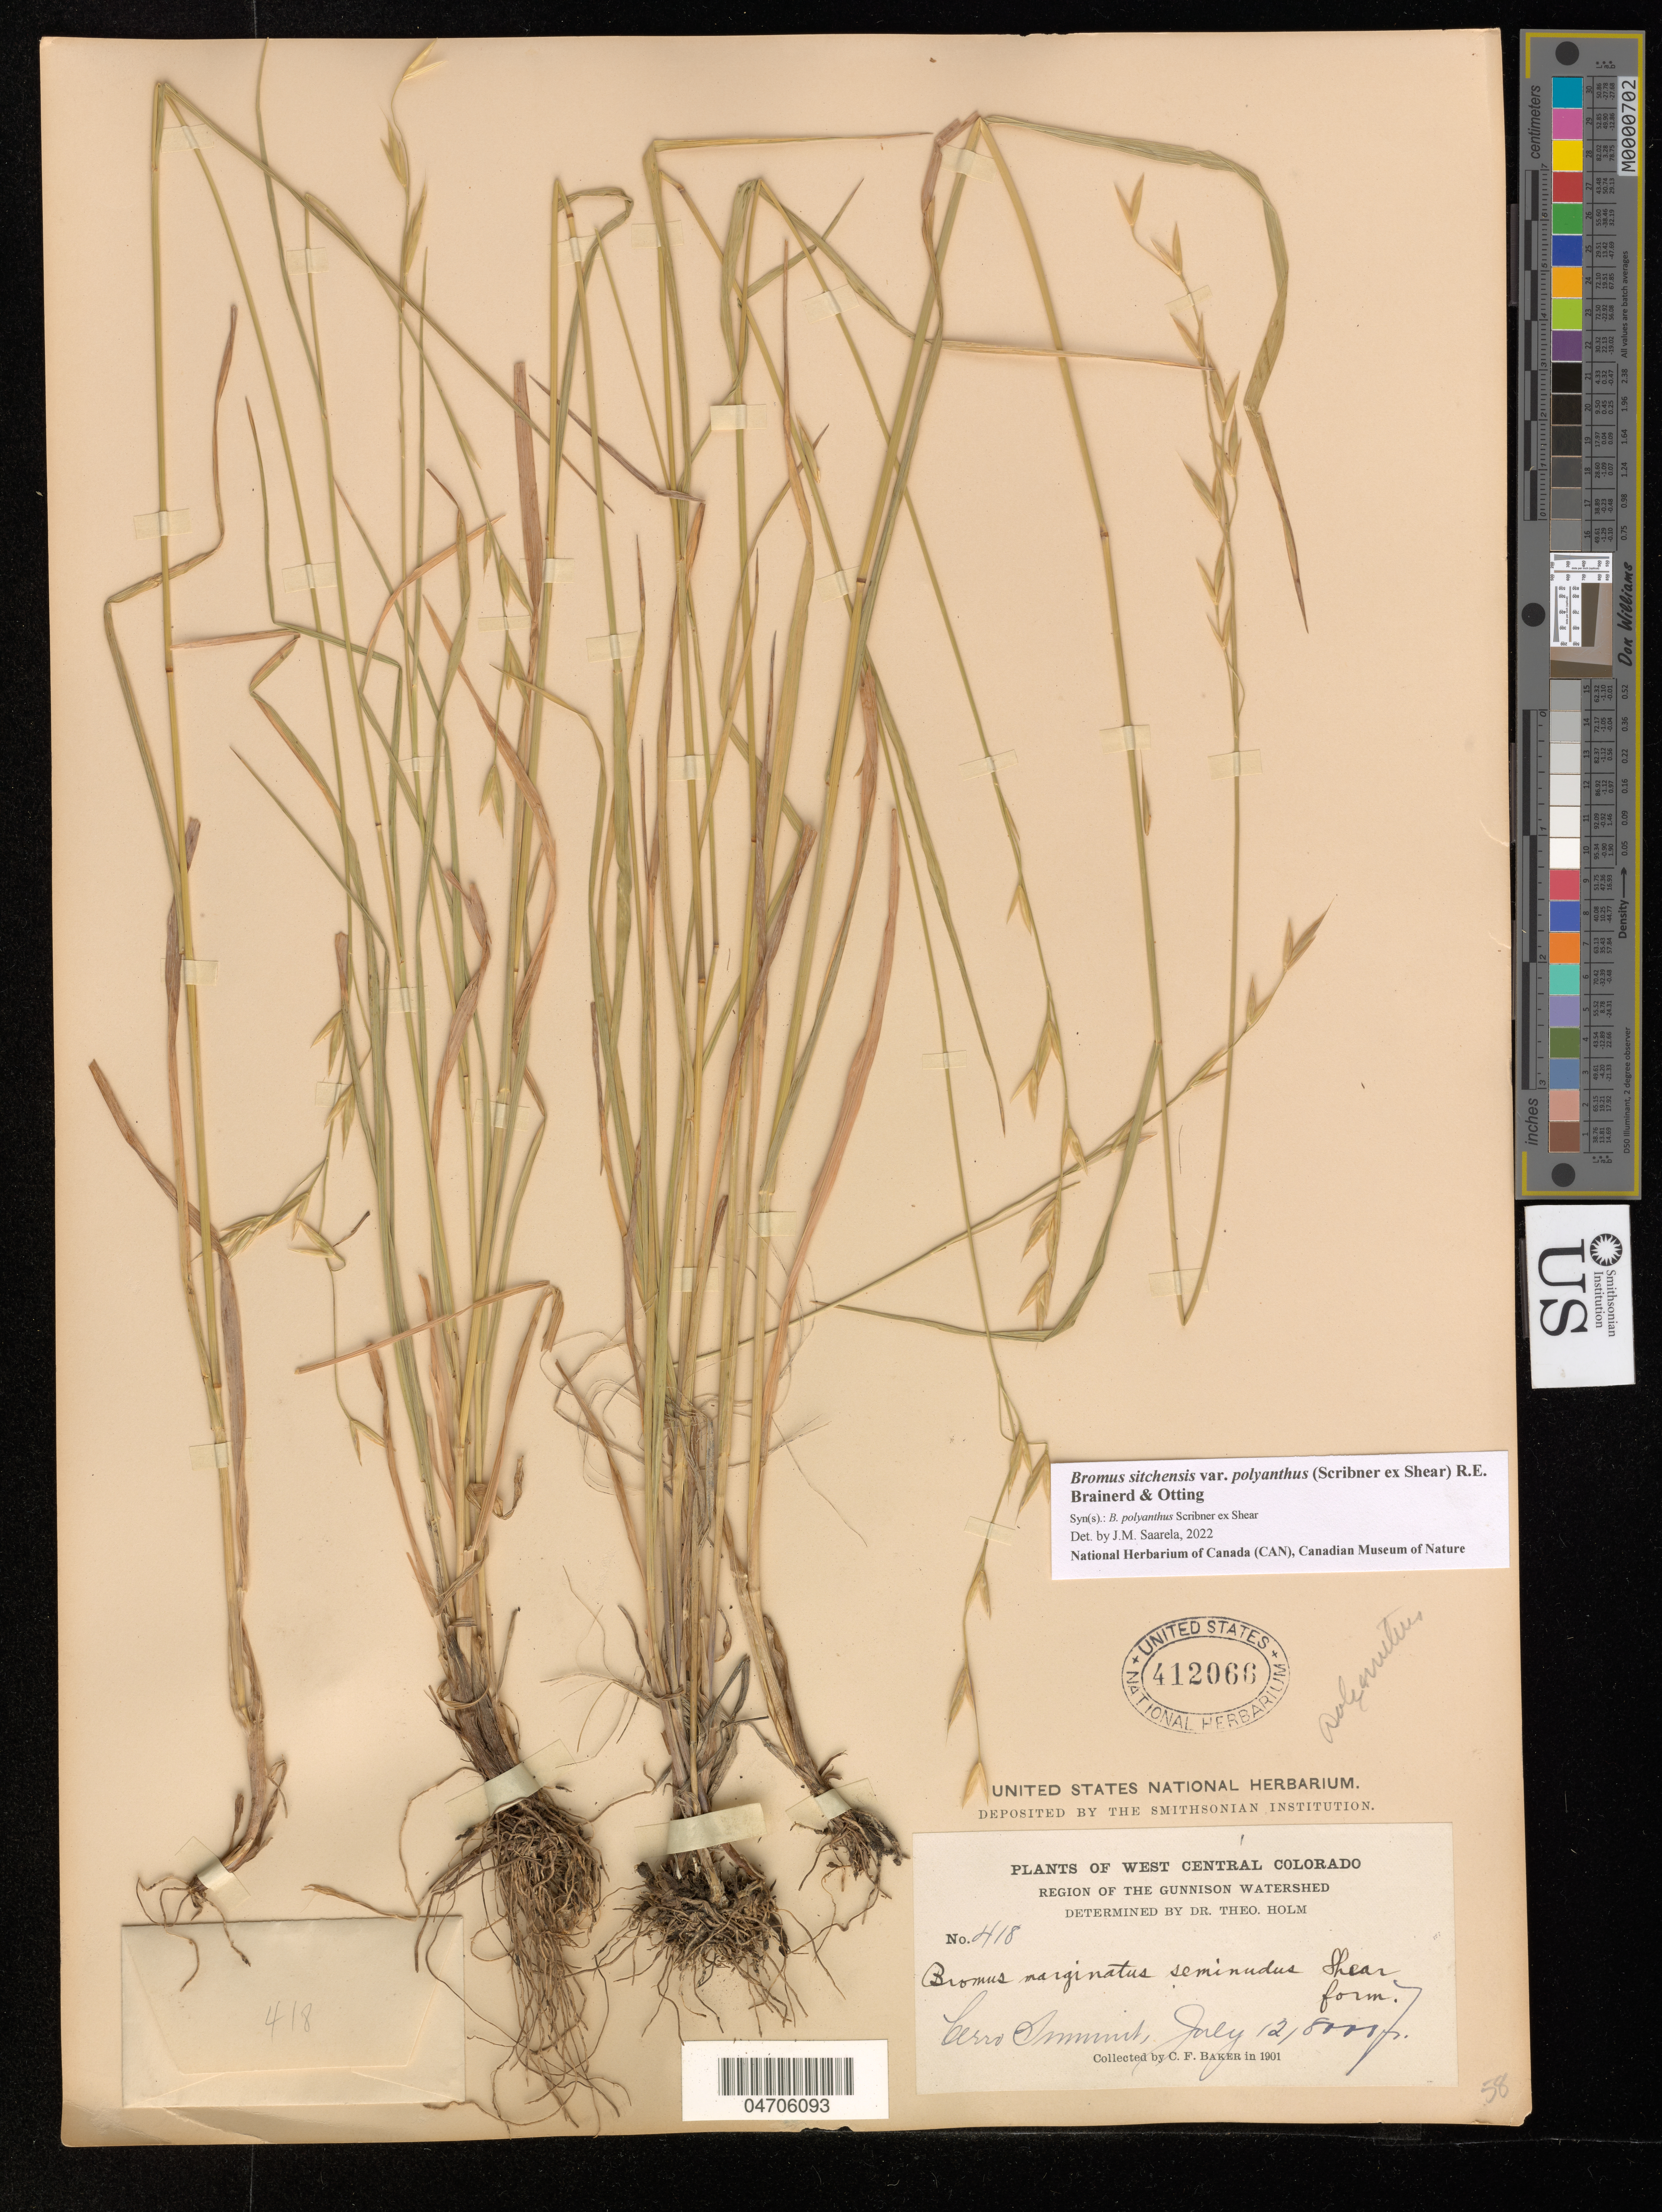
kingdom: Plantae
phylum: Tracheophyta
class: Liliopsida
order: Poales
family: Poaceae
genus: Bromus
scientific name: Bromus sitchensis var. polyanthus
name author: (Scribn. ex Shear) R.E. Brainerd & Otting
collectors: C. F. Baker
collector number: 418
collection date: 1901-07-12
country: United States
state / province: Colorado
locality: West Central Colorado. Region of the Gunnison Watershed. Cerro Summit.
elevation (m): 2438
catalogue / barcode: US 412066